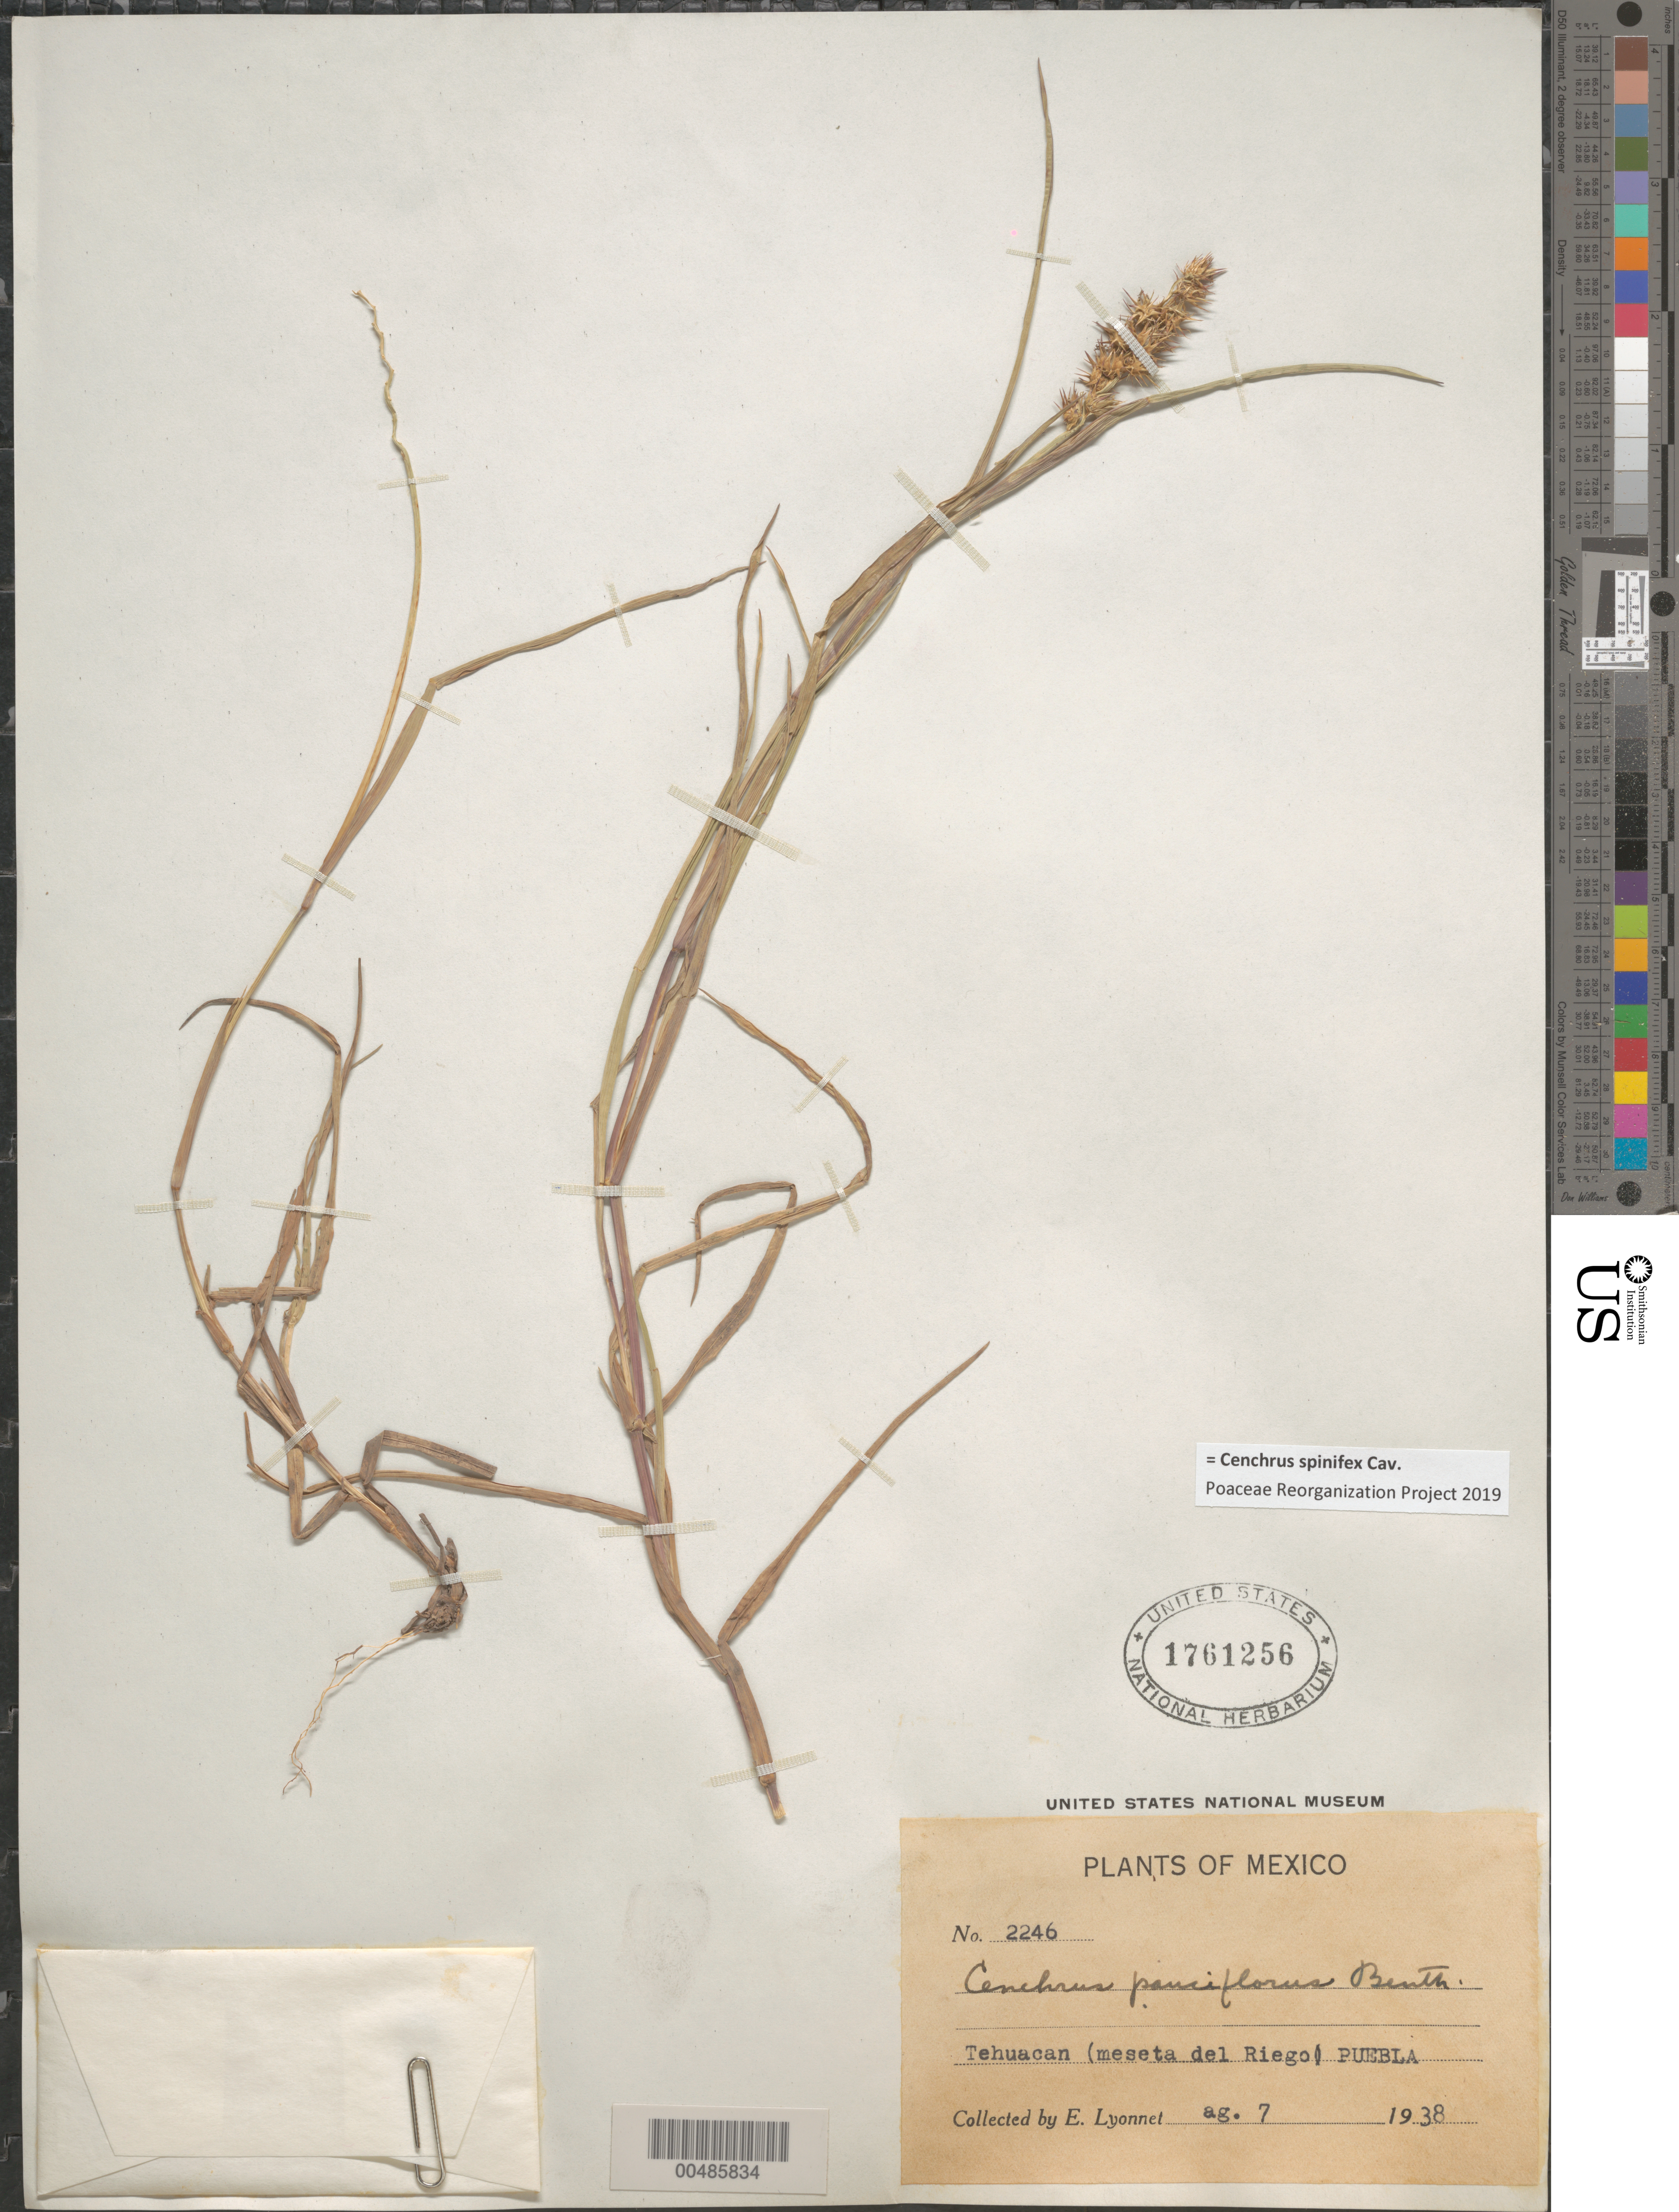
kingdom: Plantae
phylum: Tracheophyta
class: Liliopsida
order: Poales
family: Poaceae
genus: Cenchrus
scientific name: Cenchrus spinifex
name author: Cav.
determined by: Poaceae Reorganization Project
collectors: Bro. E. Lyonnet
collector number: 2246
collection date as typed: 7 Aug 1938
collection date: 1938-08-07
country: Mexico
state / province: Puebla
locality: Tehuacan (meseta del Riego)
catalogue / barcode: US 1761256